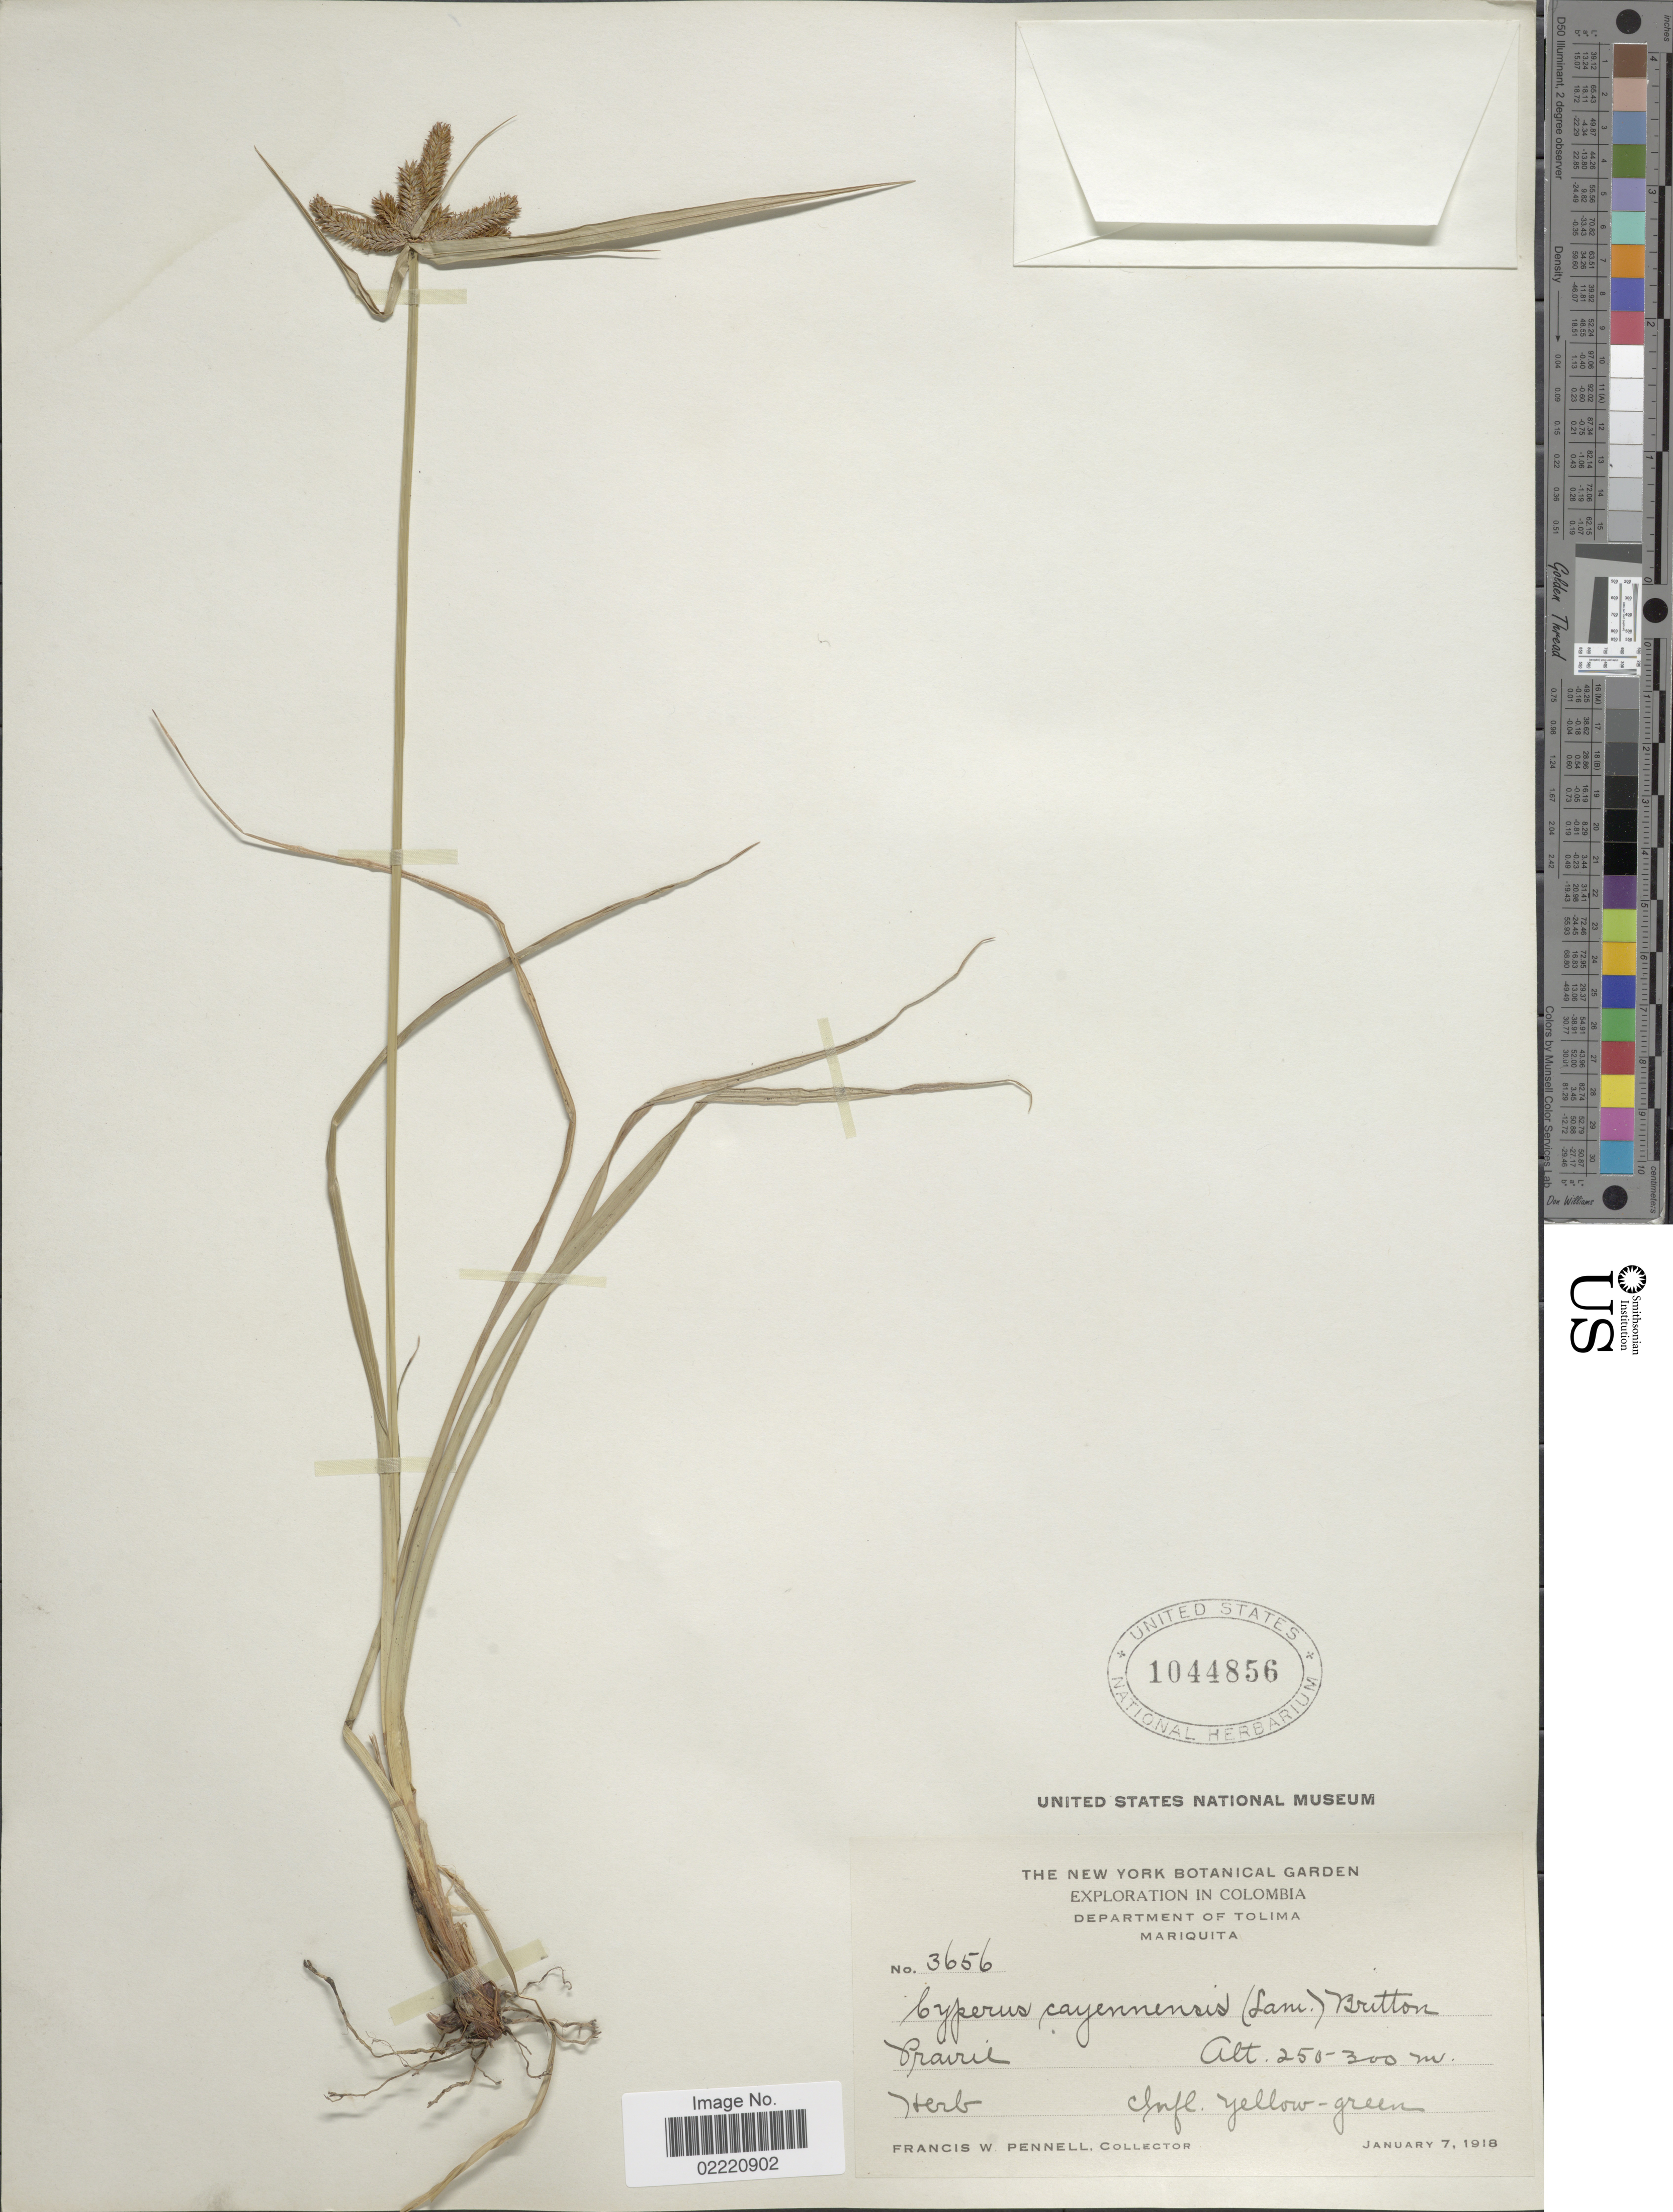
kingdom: Plantae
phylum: Tracheophyta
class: Liliopsida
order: Poales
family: Cyperaceae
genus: Cyperus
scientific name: Cyperus aggregatus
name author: (Willd.) Endl.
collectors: F. W. Pennell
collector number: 3656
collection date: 1918-01-07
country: Colombia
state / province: Tolima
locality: Mariquita, prairie.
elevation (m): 250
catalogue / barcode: US 1044856